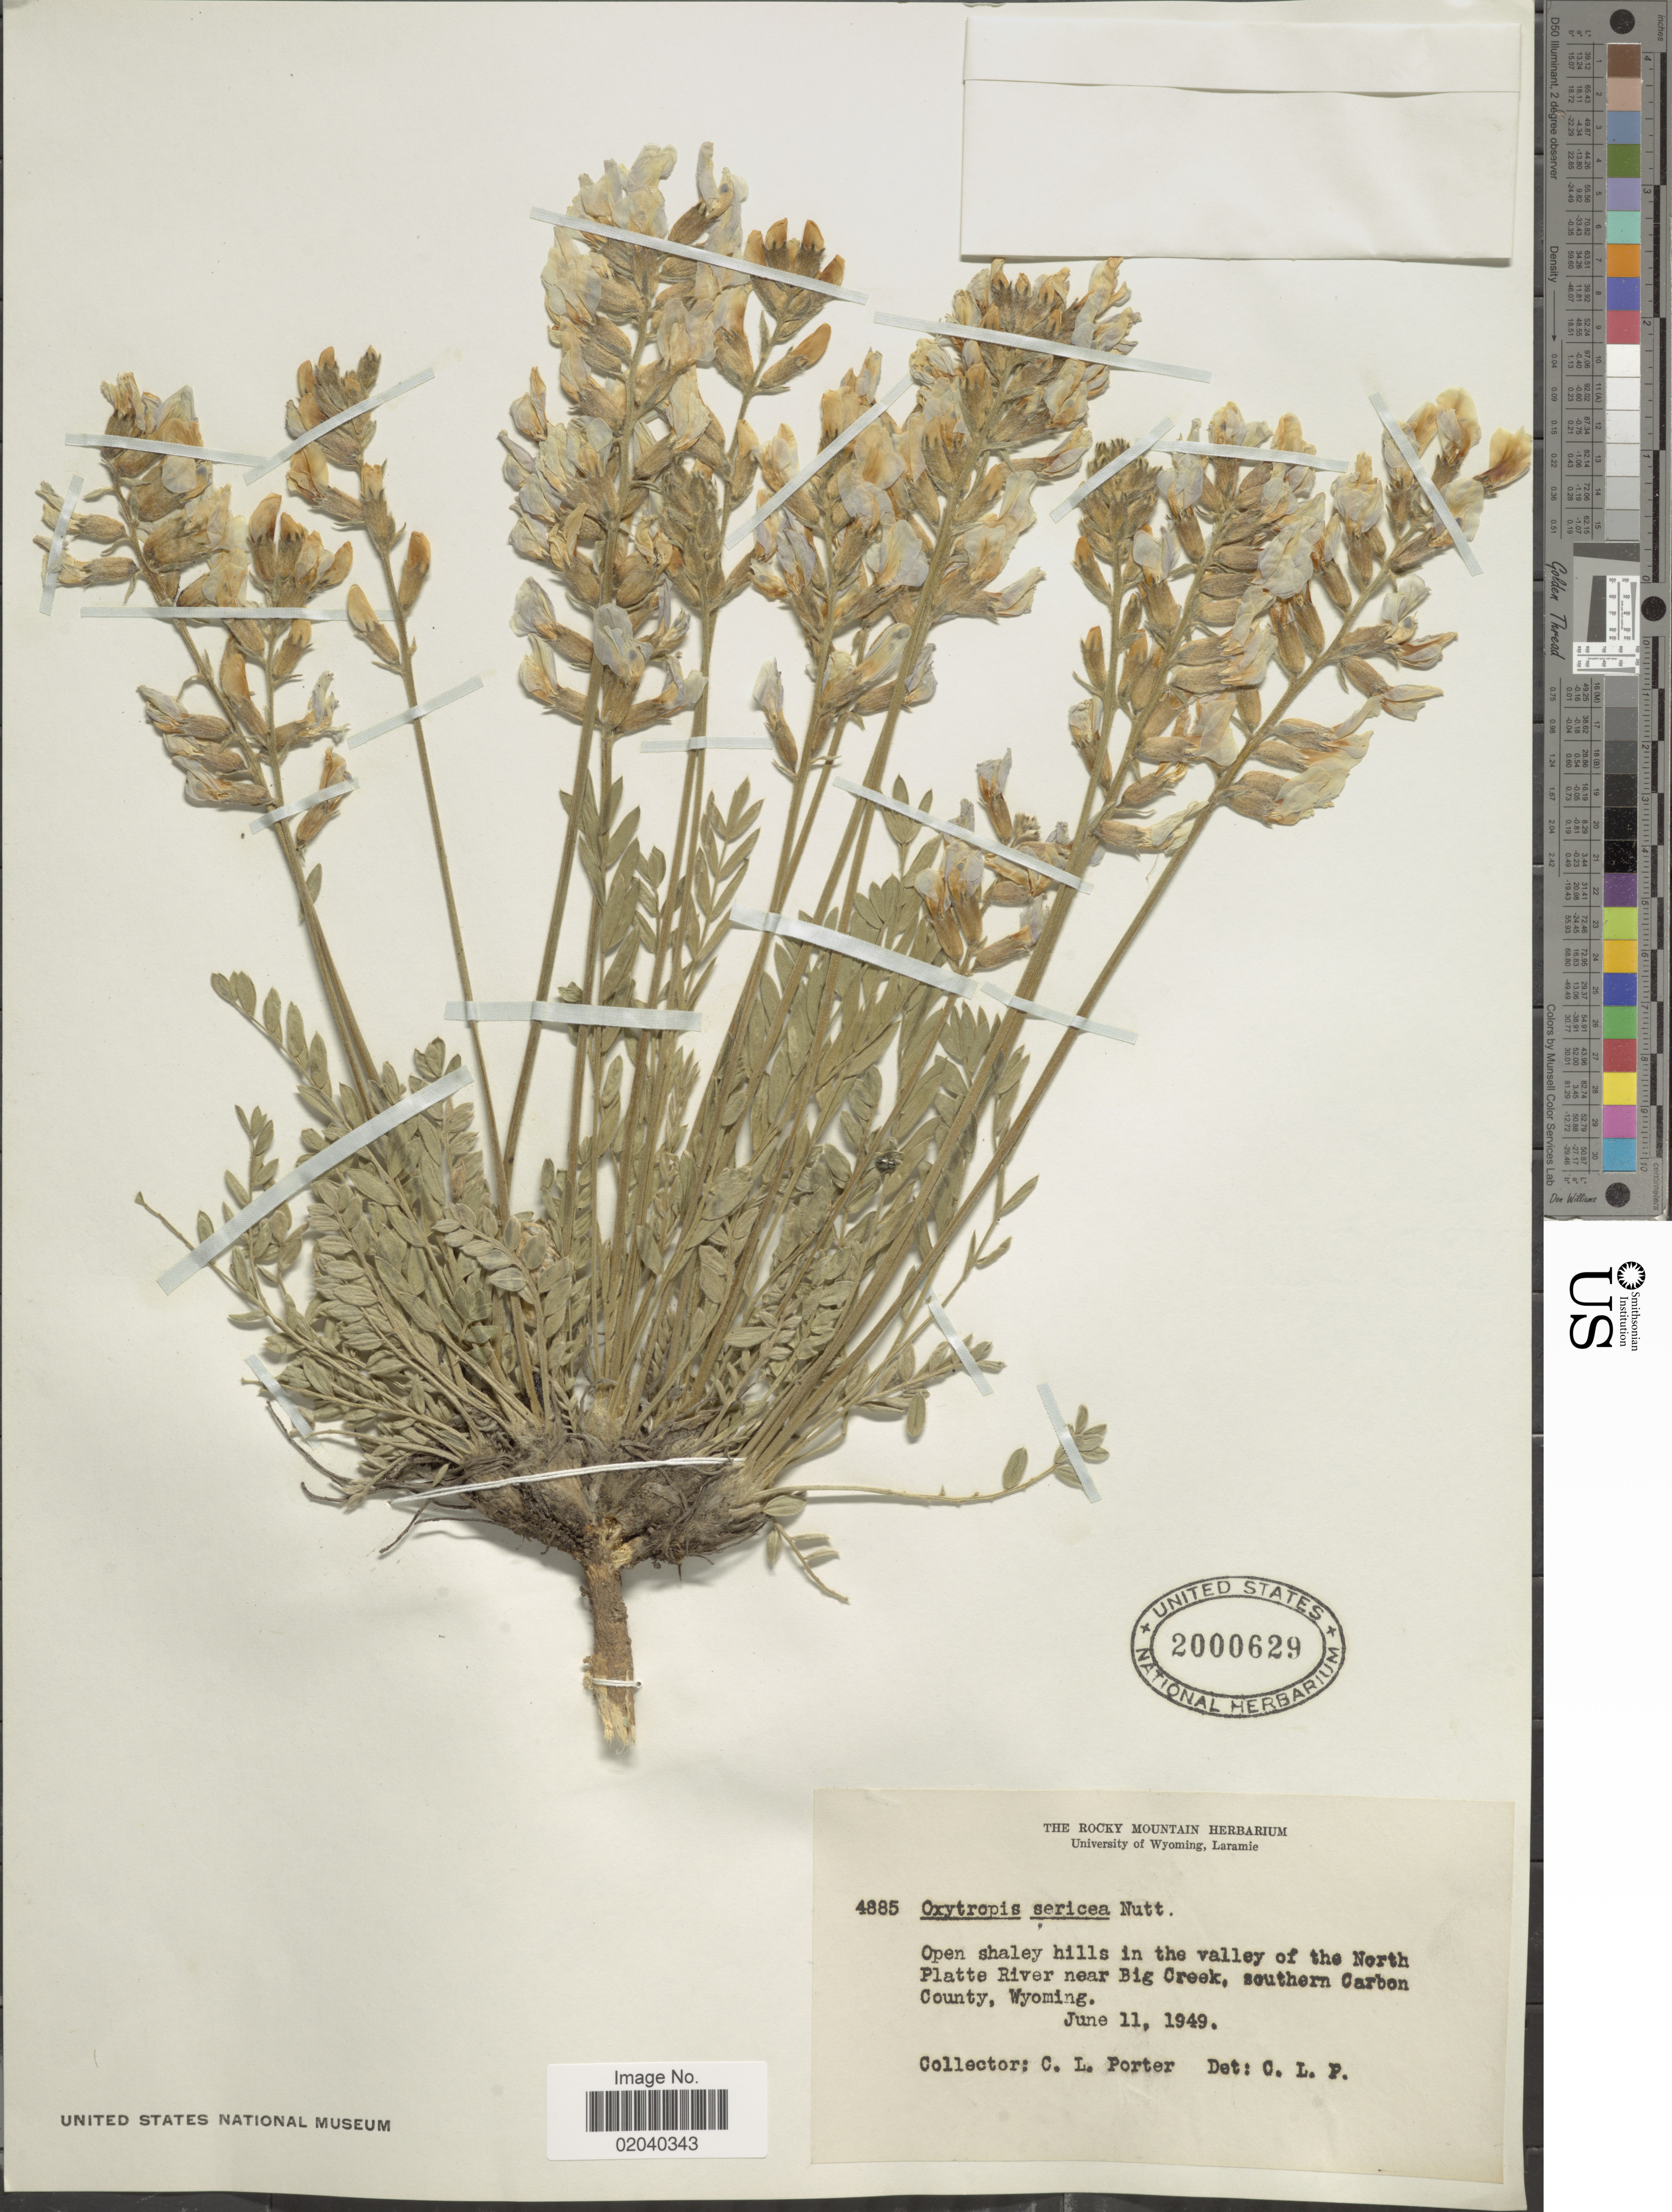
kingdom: Plantae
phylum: Tracheophyta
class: Magnoliopsida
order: Fabales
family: Fabaceae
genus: Oxytropis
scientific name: Oxytropis sericea var. sericea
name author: Nutt.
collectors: C. L. Porter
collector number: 4885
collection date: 1949-06-11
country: United States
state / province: Wyoming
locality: Open shaley hills in the valley of the North Platte River near Big Creek, southern Carbon County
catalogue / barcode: US 2000629